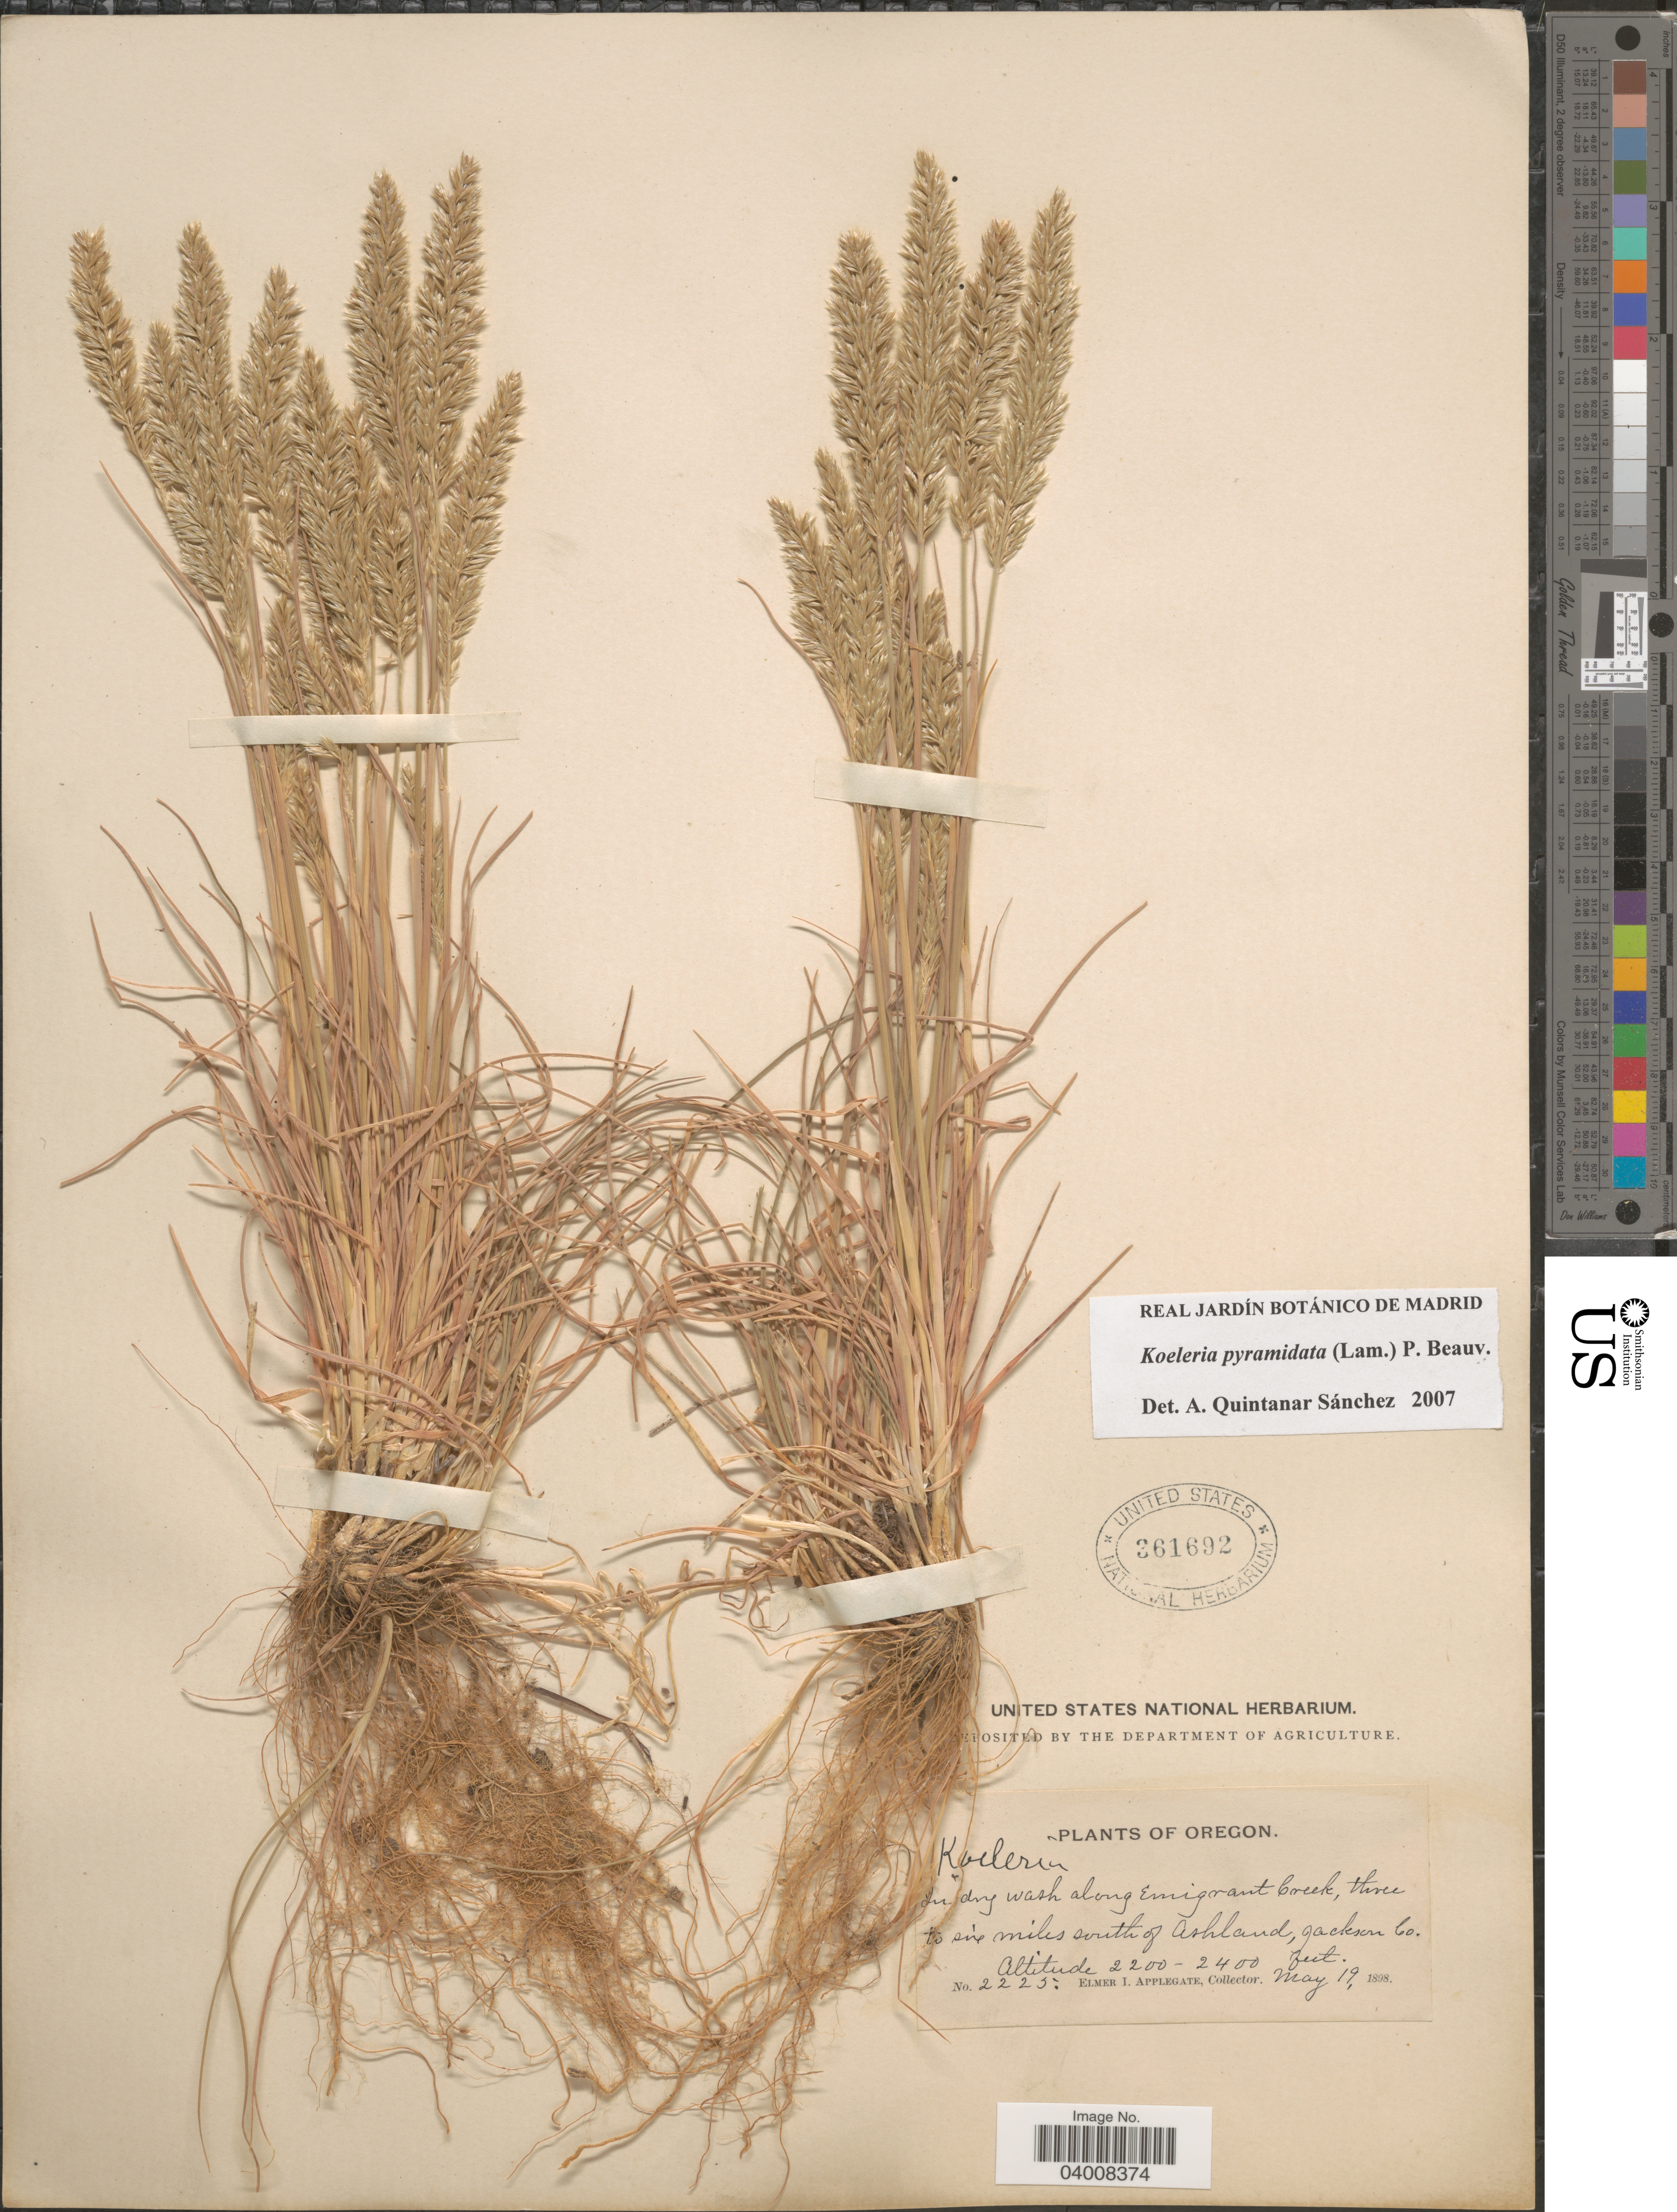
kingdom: Plantae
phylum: Tracheophyta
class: Liliopsida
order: Poales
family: Poaceae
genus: Koeleria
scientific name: Koeleria pyramidata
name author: (Lam.) P. Beauv.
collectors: E. I. Applegate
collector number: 2225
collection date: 1898-05-19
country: United States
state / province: Oregon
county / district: Jackson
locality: In dry wash along Emigrant Creek, three to six miles south of Ashland, Jackson Co.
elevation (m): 671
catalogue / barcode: US 361692